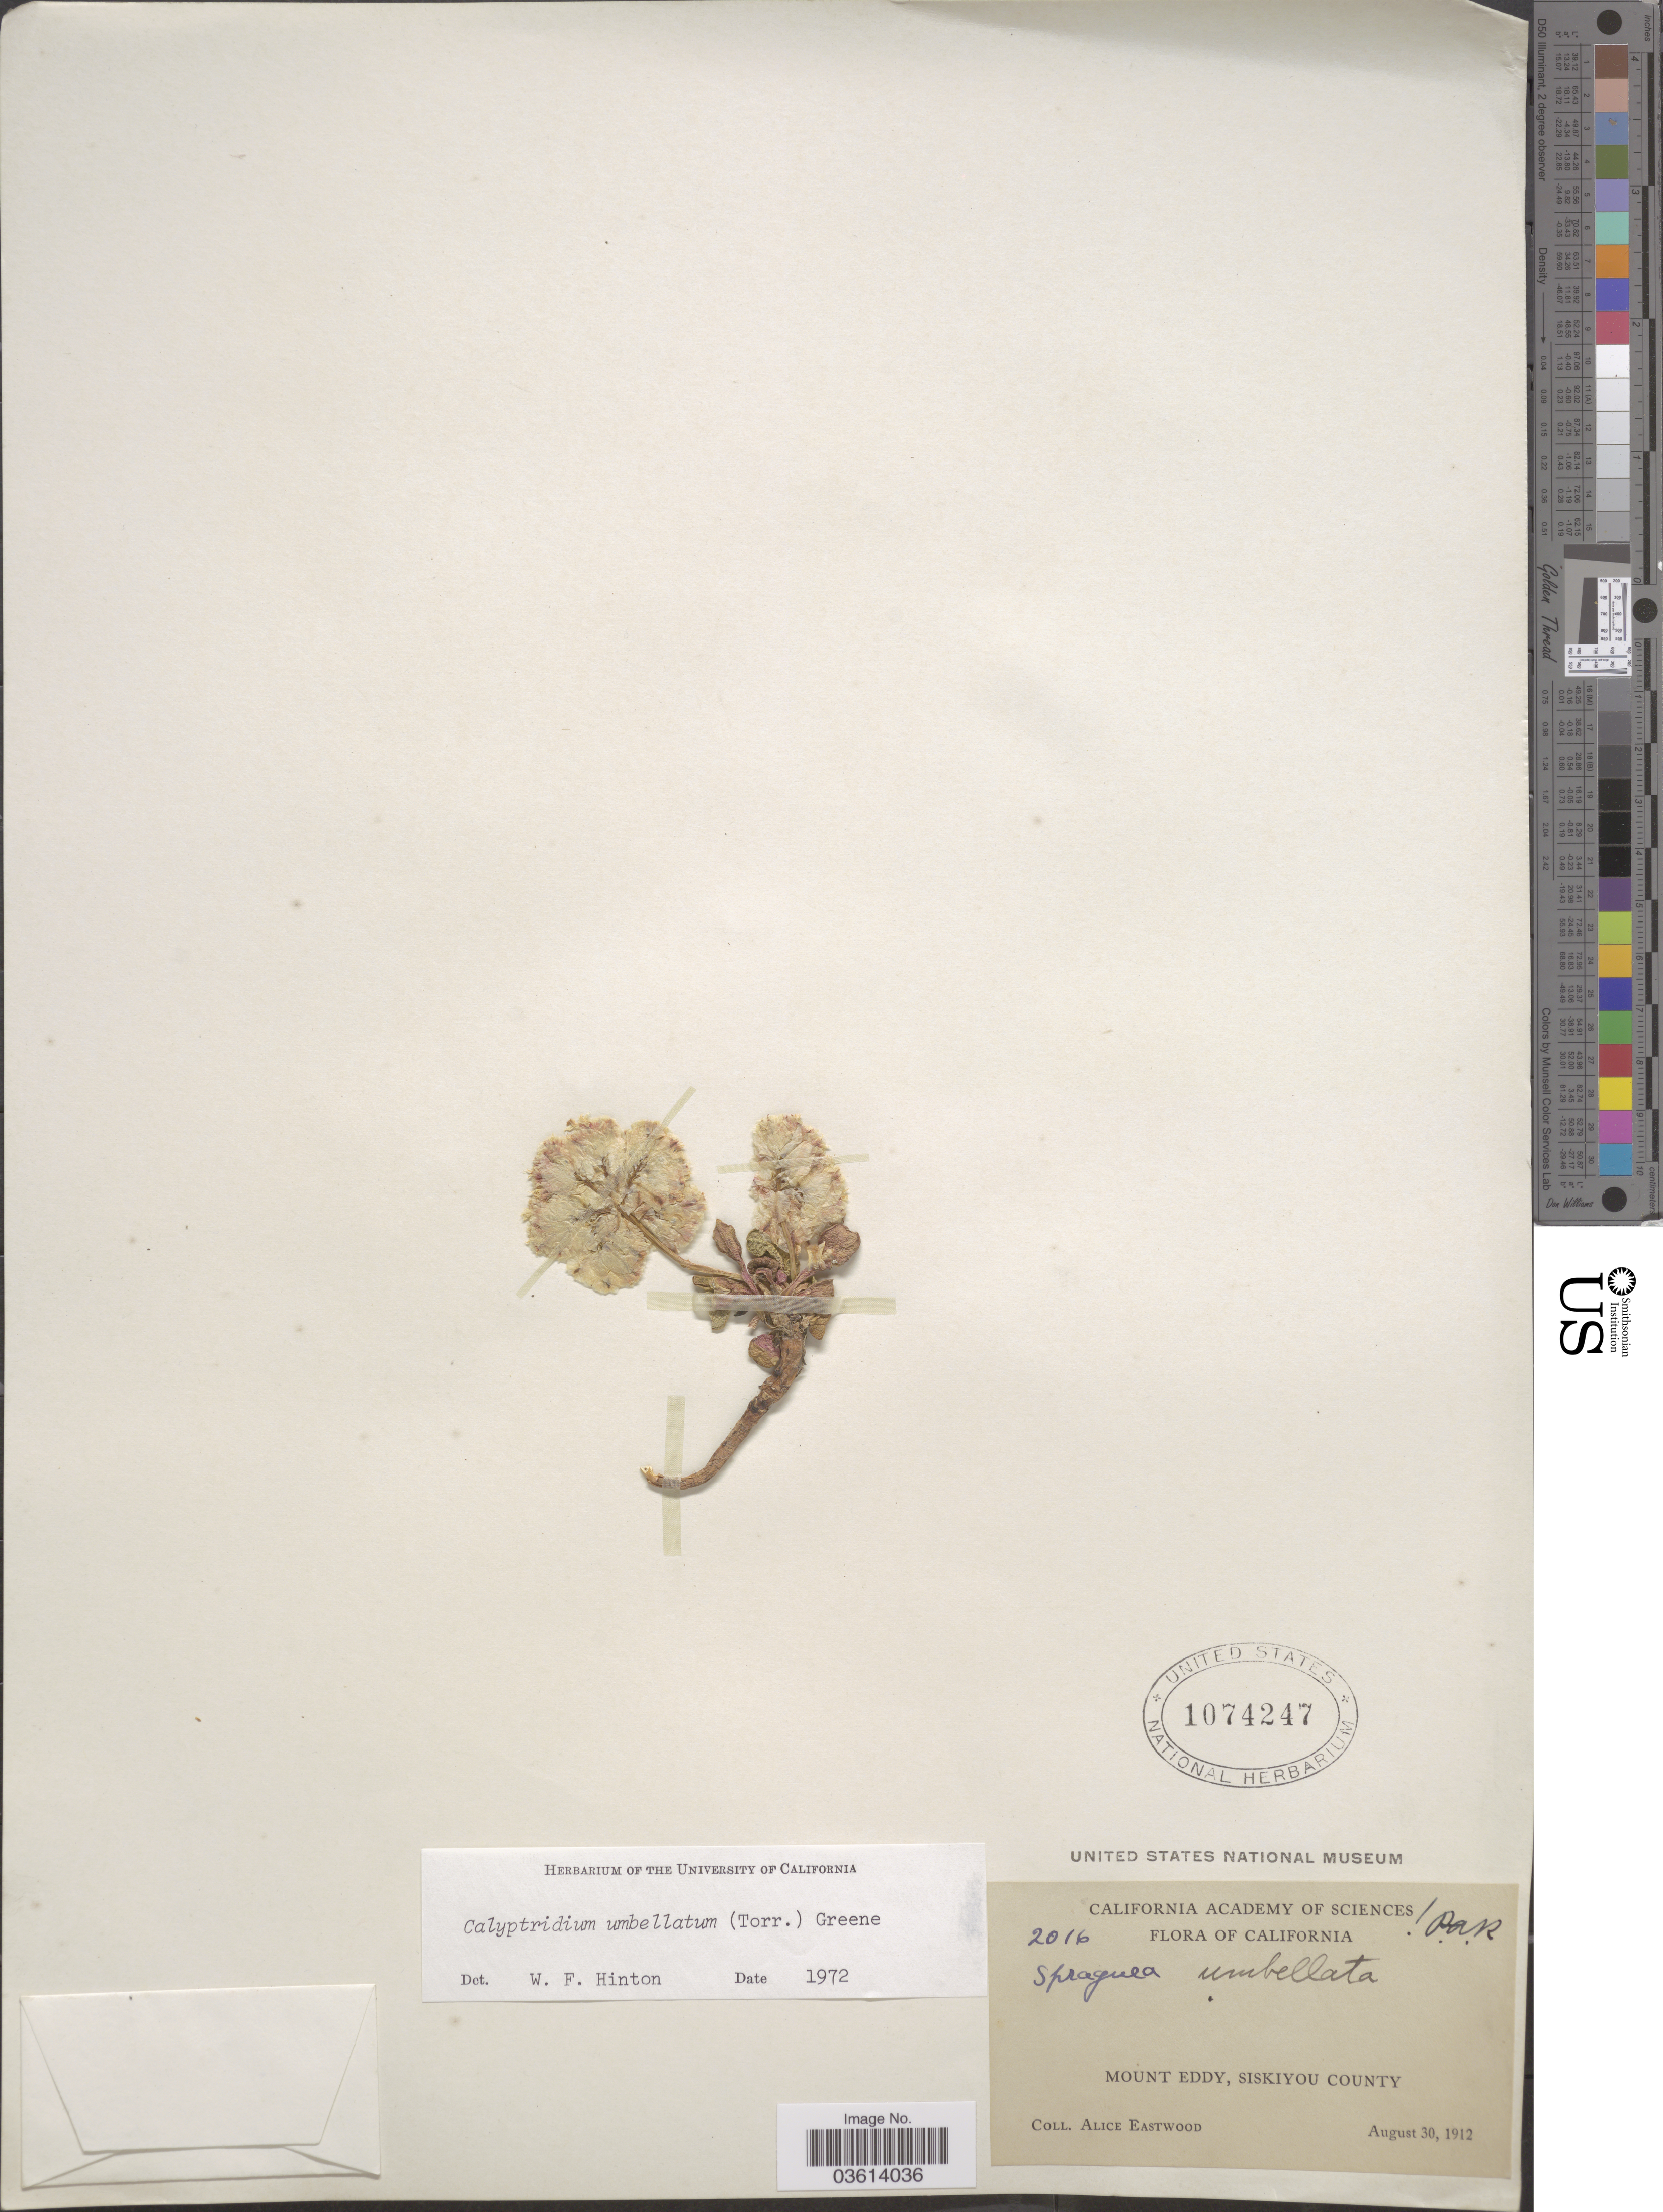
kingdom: Plantae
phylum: Tracheophyta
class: Magnoliopsida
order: Caryophyllales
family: Montiaceae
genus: Calyptridium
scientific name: Calyptridium umbellatum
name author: (Torr.) Greene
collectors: A. Eastwood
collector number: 2016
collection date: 1912-08-30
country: United States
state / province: California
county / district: Siskiyou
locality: Mount Eddy, Siskiyou County.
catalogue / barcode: US 1074247